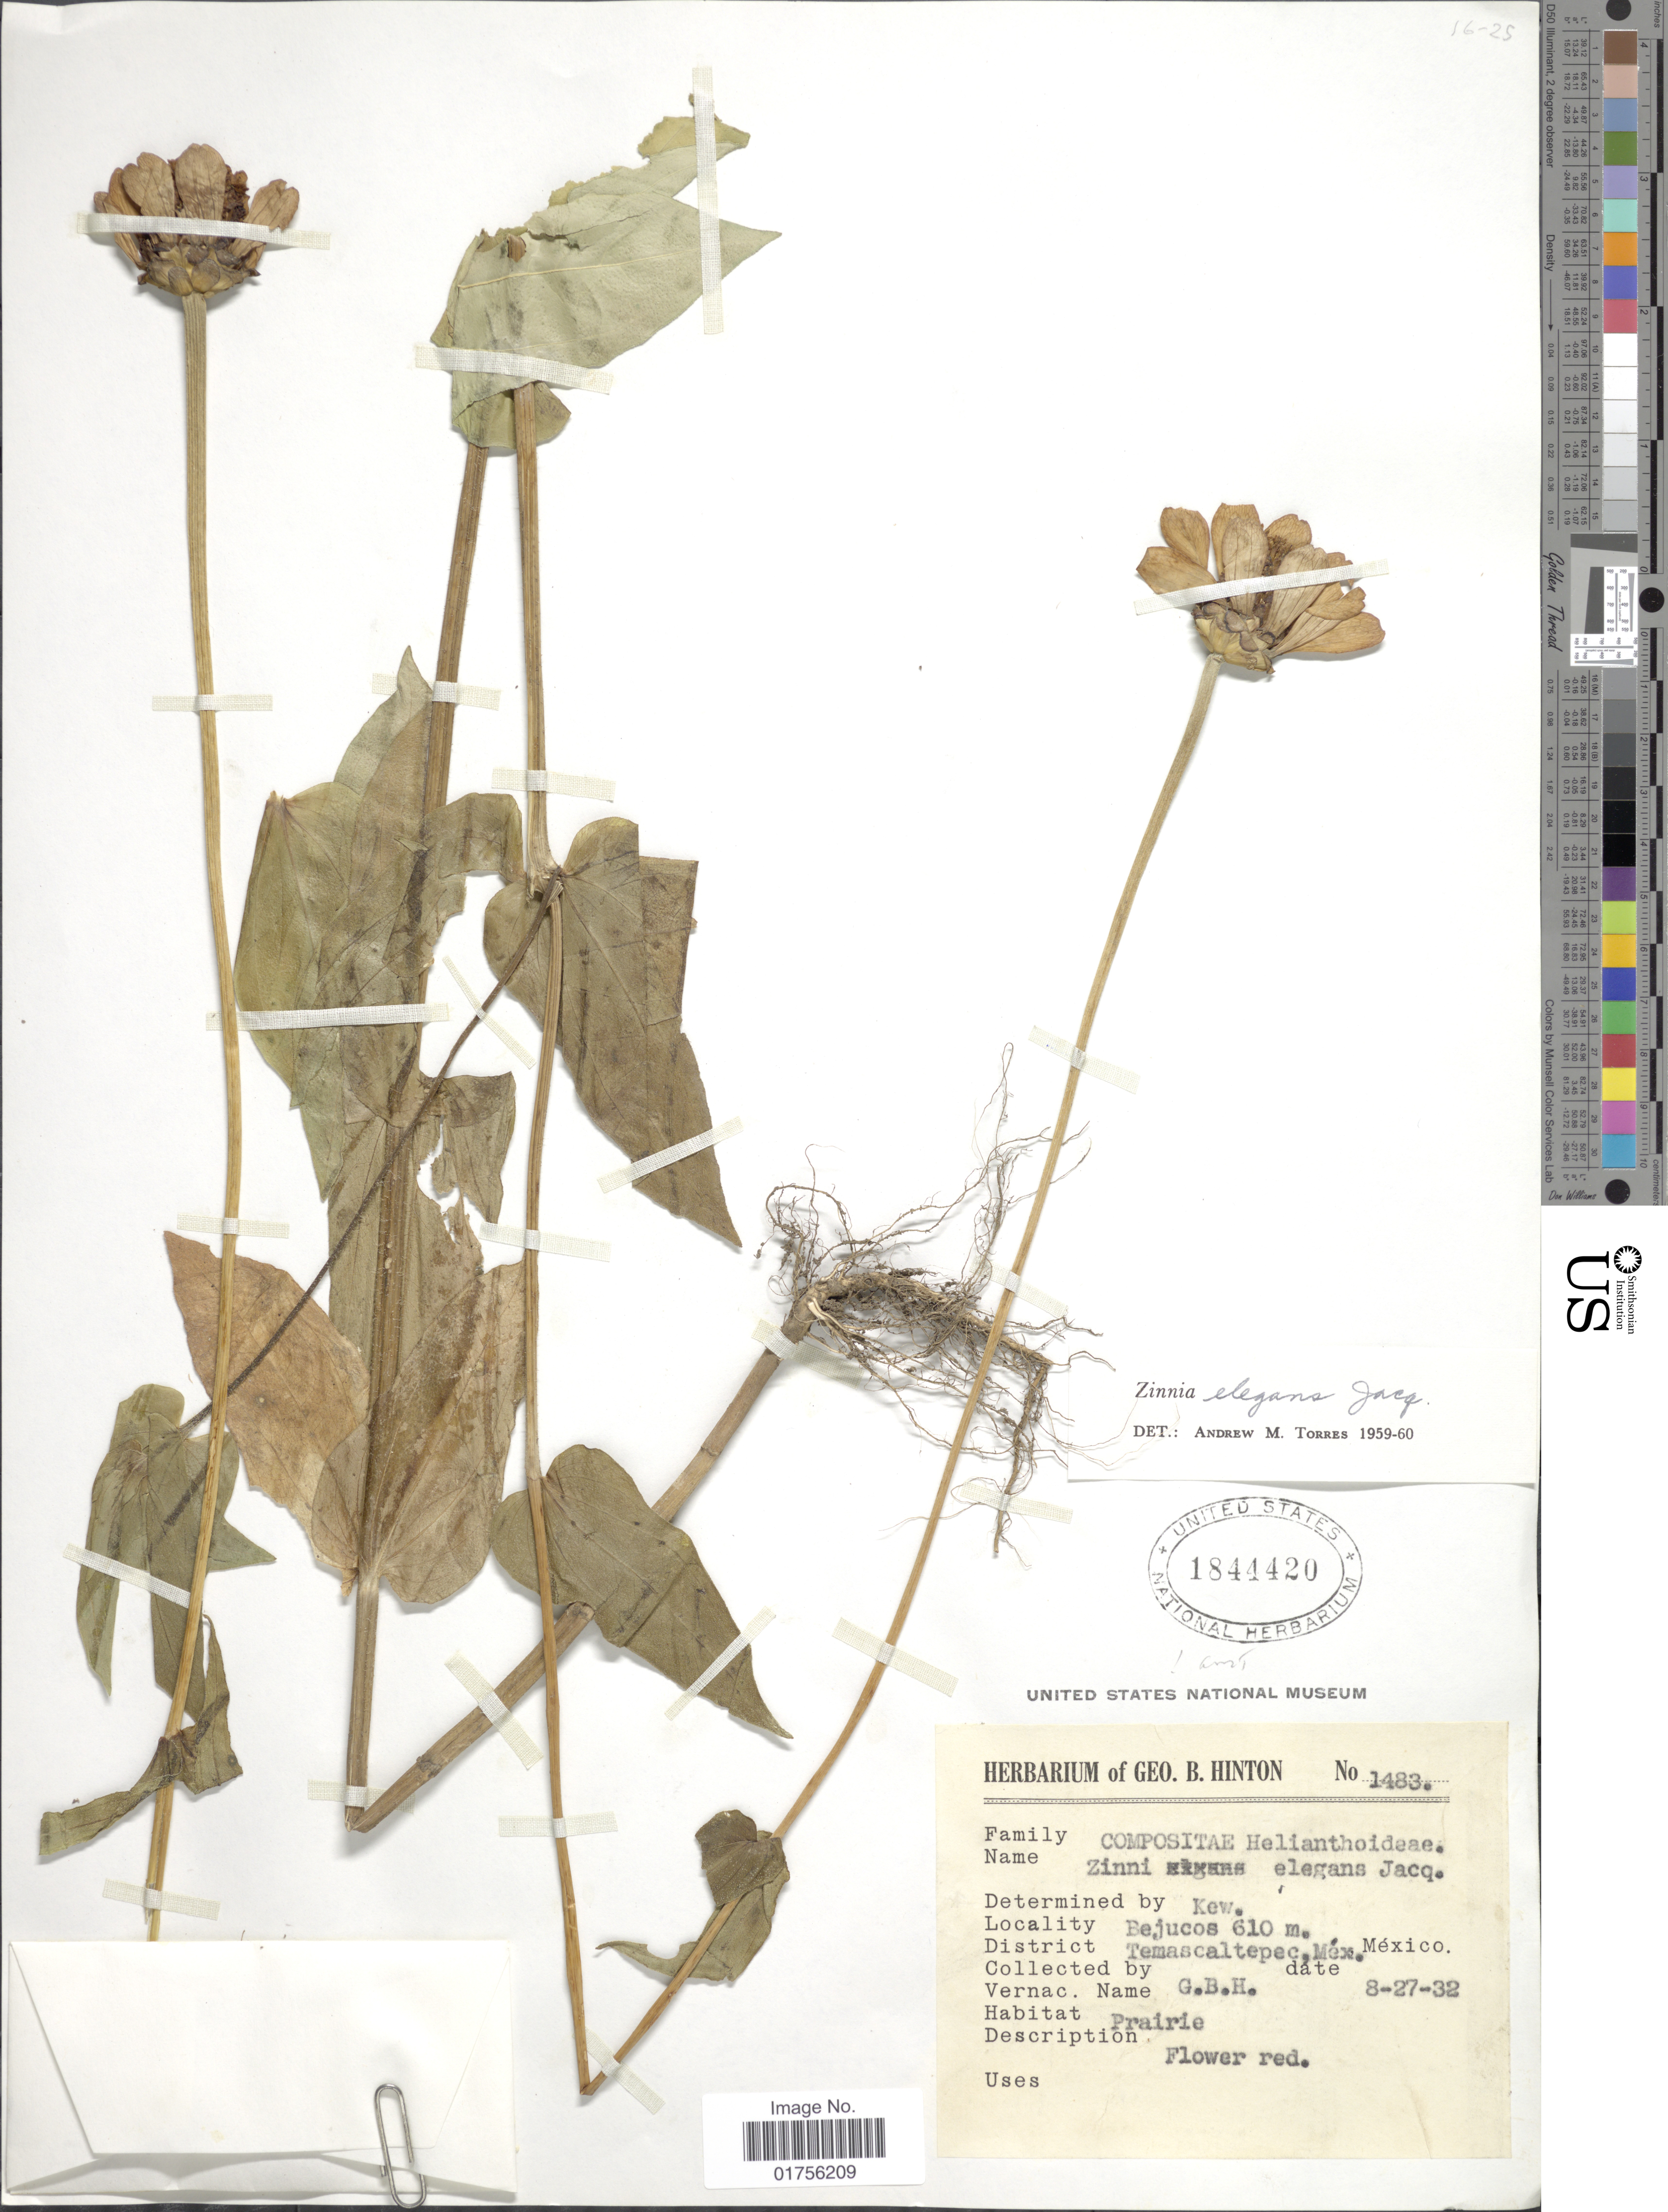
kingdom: Plantae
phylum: Tracheophyta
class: Magnoliopsida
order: Asterales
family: Asteraceae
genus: Zinnia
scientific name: Zinnia elegans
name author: Jacq.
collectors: G. B. Hinton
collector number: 1483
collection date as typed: Transcribed d/m/y: 27/8/32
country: Mexico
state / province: México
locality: Bejucos, District Temascaltepec, Mex., Mexico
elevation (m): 610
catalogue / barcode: US 1844420